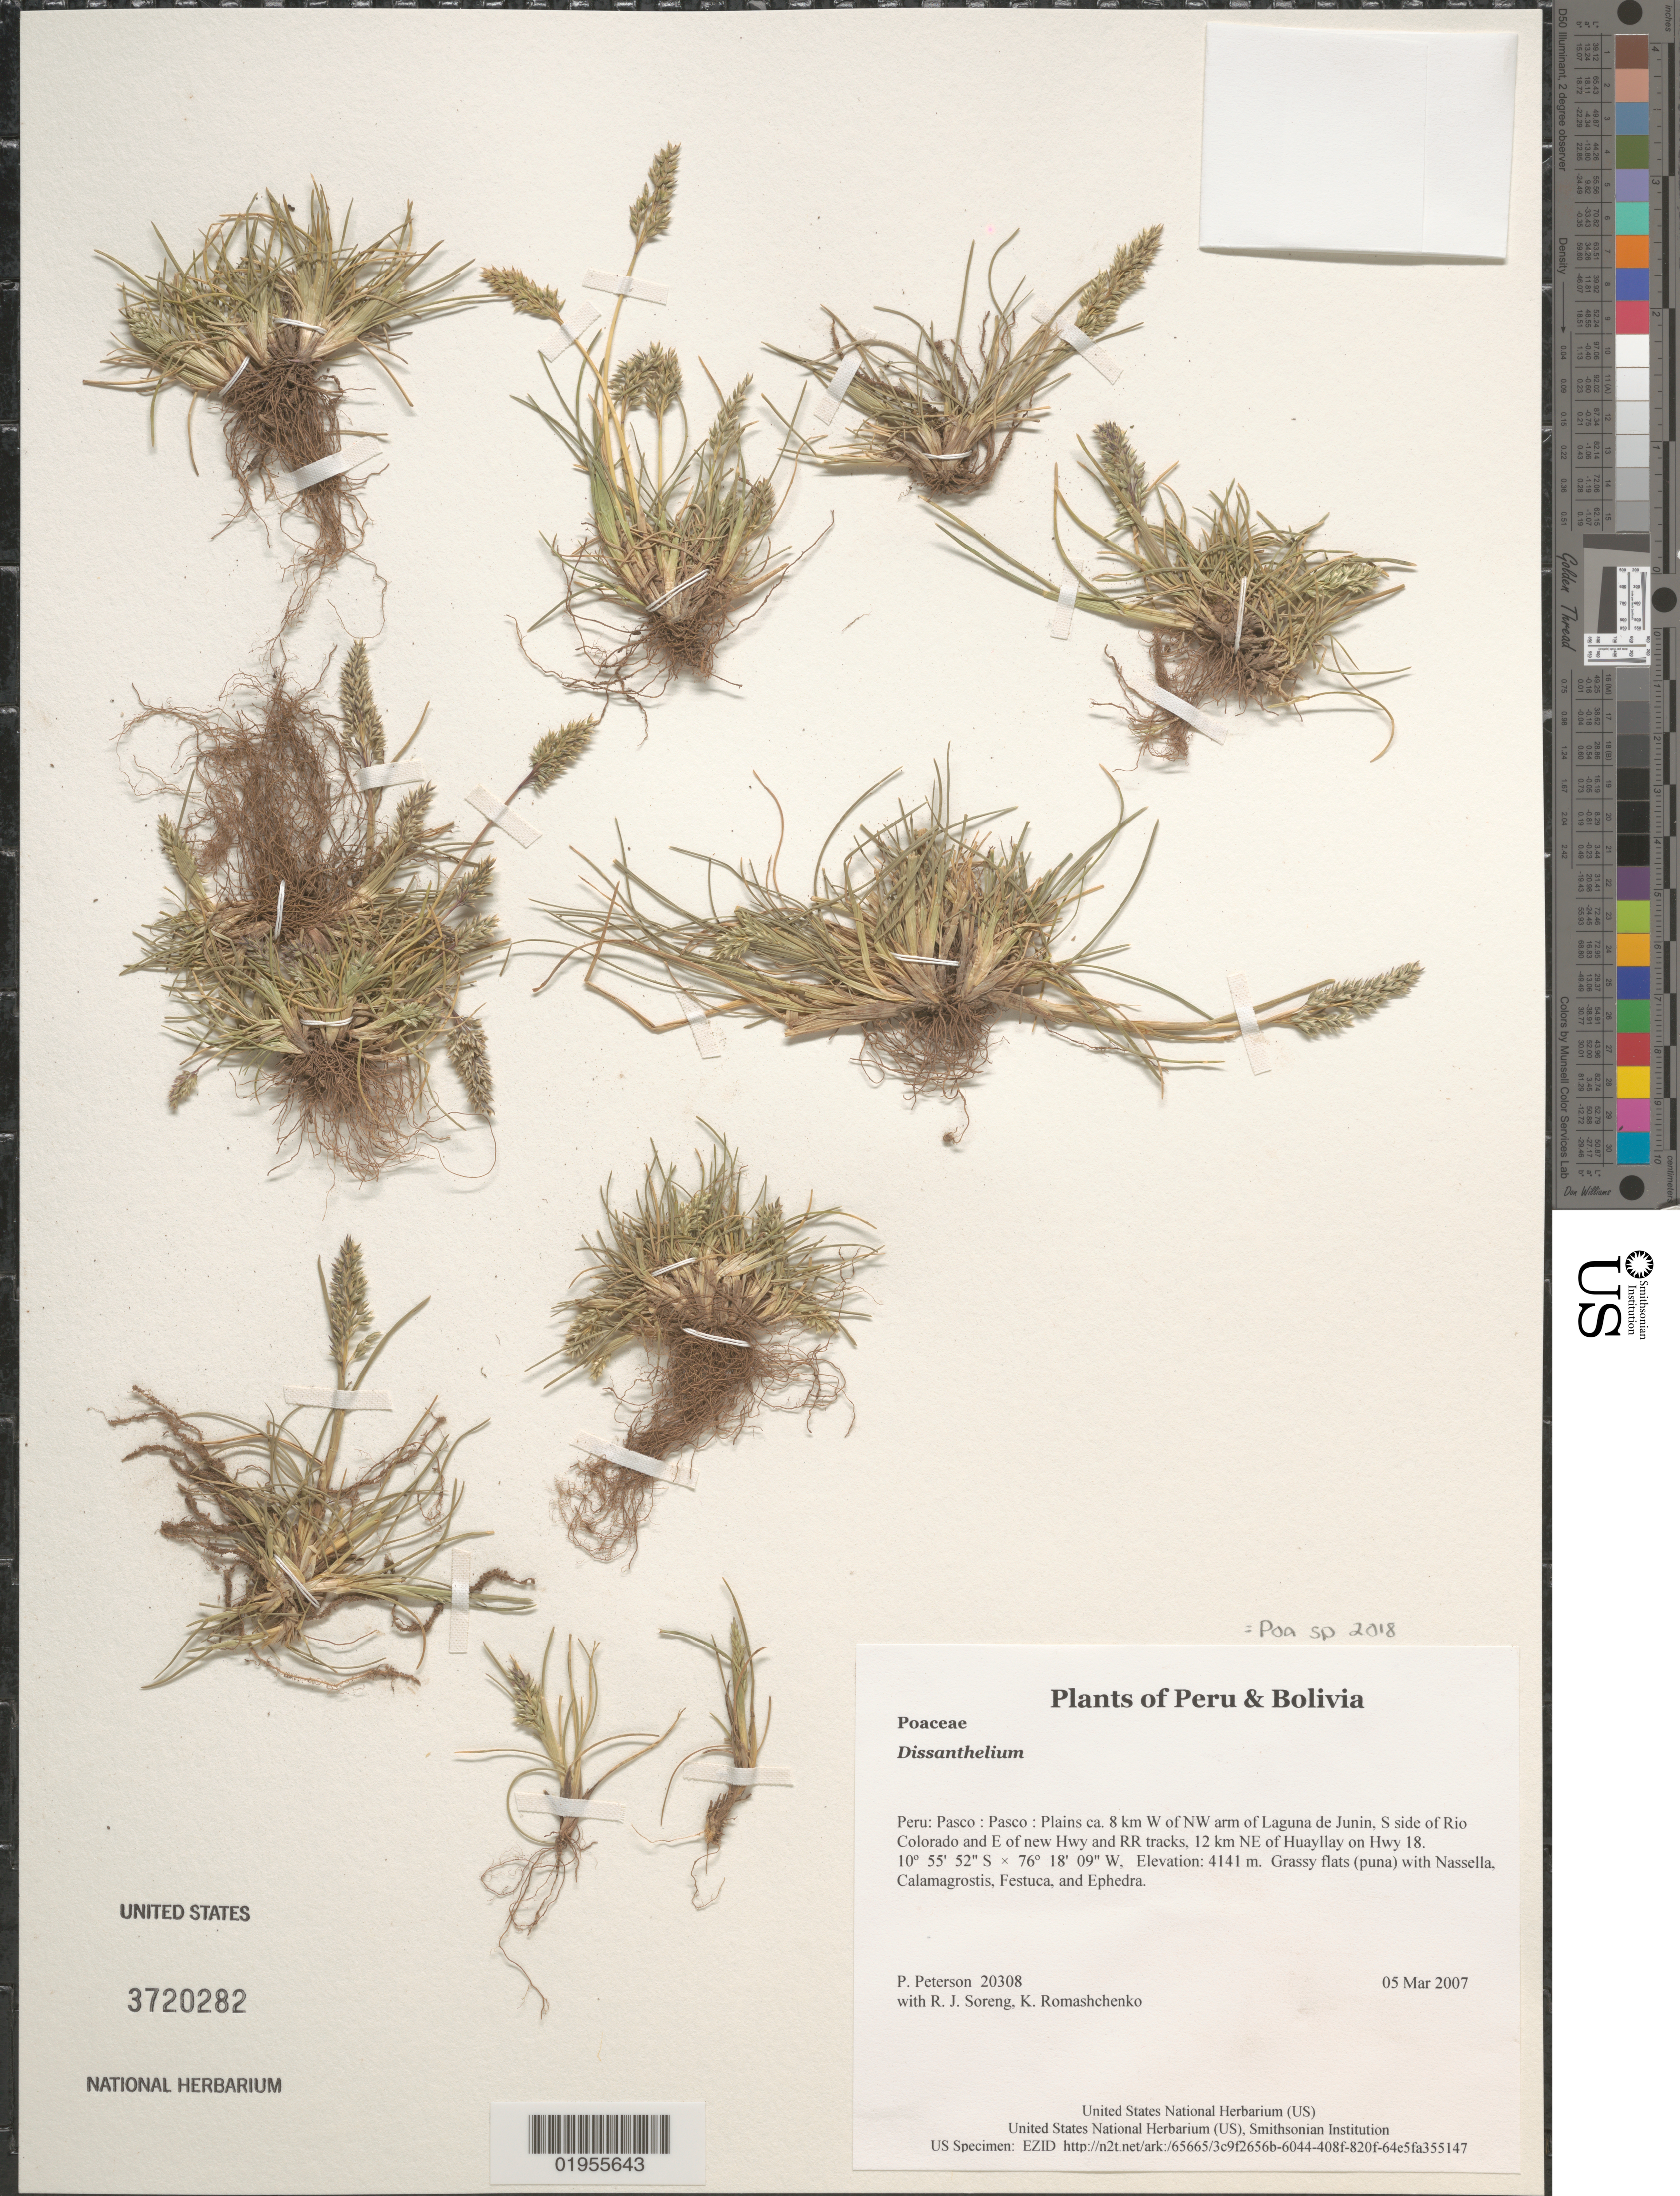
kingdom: Plantae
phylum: Tracheophyta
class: Liliopsida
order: Poales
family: Poaceae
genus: Poa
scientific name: Poa sp.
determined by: Poaceae Reorganization Project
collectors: P. M. Peterson, R. J. Soreng & K. Romashchenko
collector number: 20308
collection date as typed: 05 Mar 2007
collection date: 2007-03-05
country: Peru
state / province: Pasco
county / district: Pasco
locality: Plains ca. 8 km W of NW arm of Laguna de Junin, S side of Rio Colorado and E of new Hwy and RR tracks, 12 km NE of Huayllay on Hwy 18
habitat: Grassy flats (puna) with Nassella, Calamagrostis, Festuca, and Ephedra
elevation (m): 4141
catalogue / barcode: US 3720282